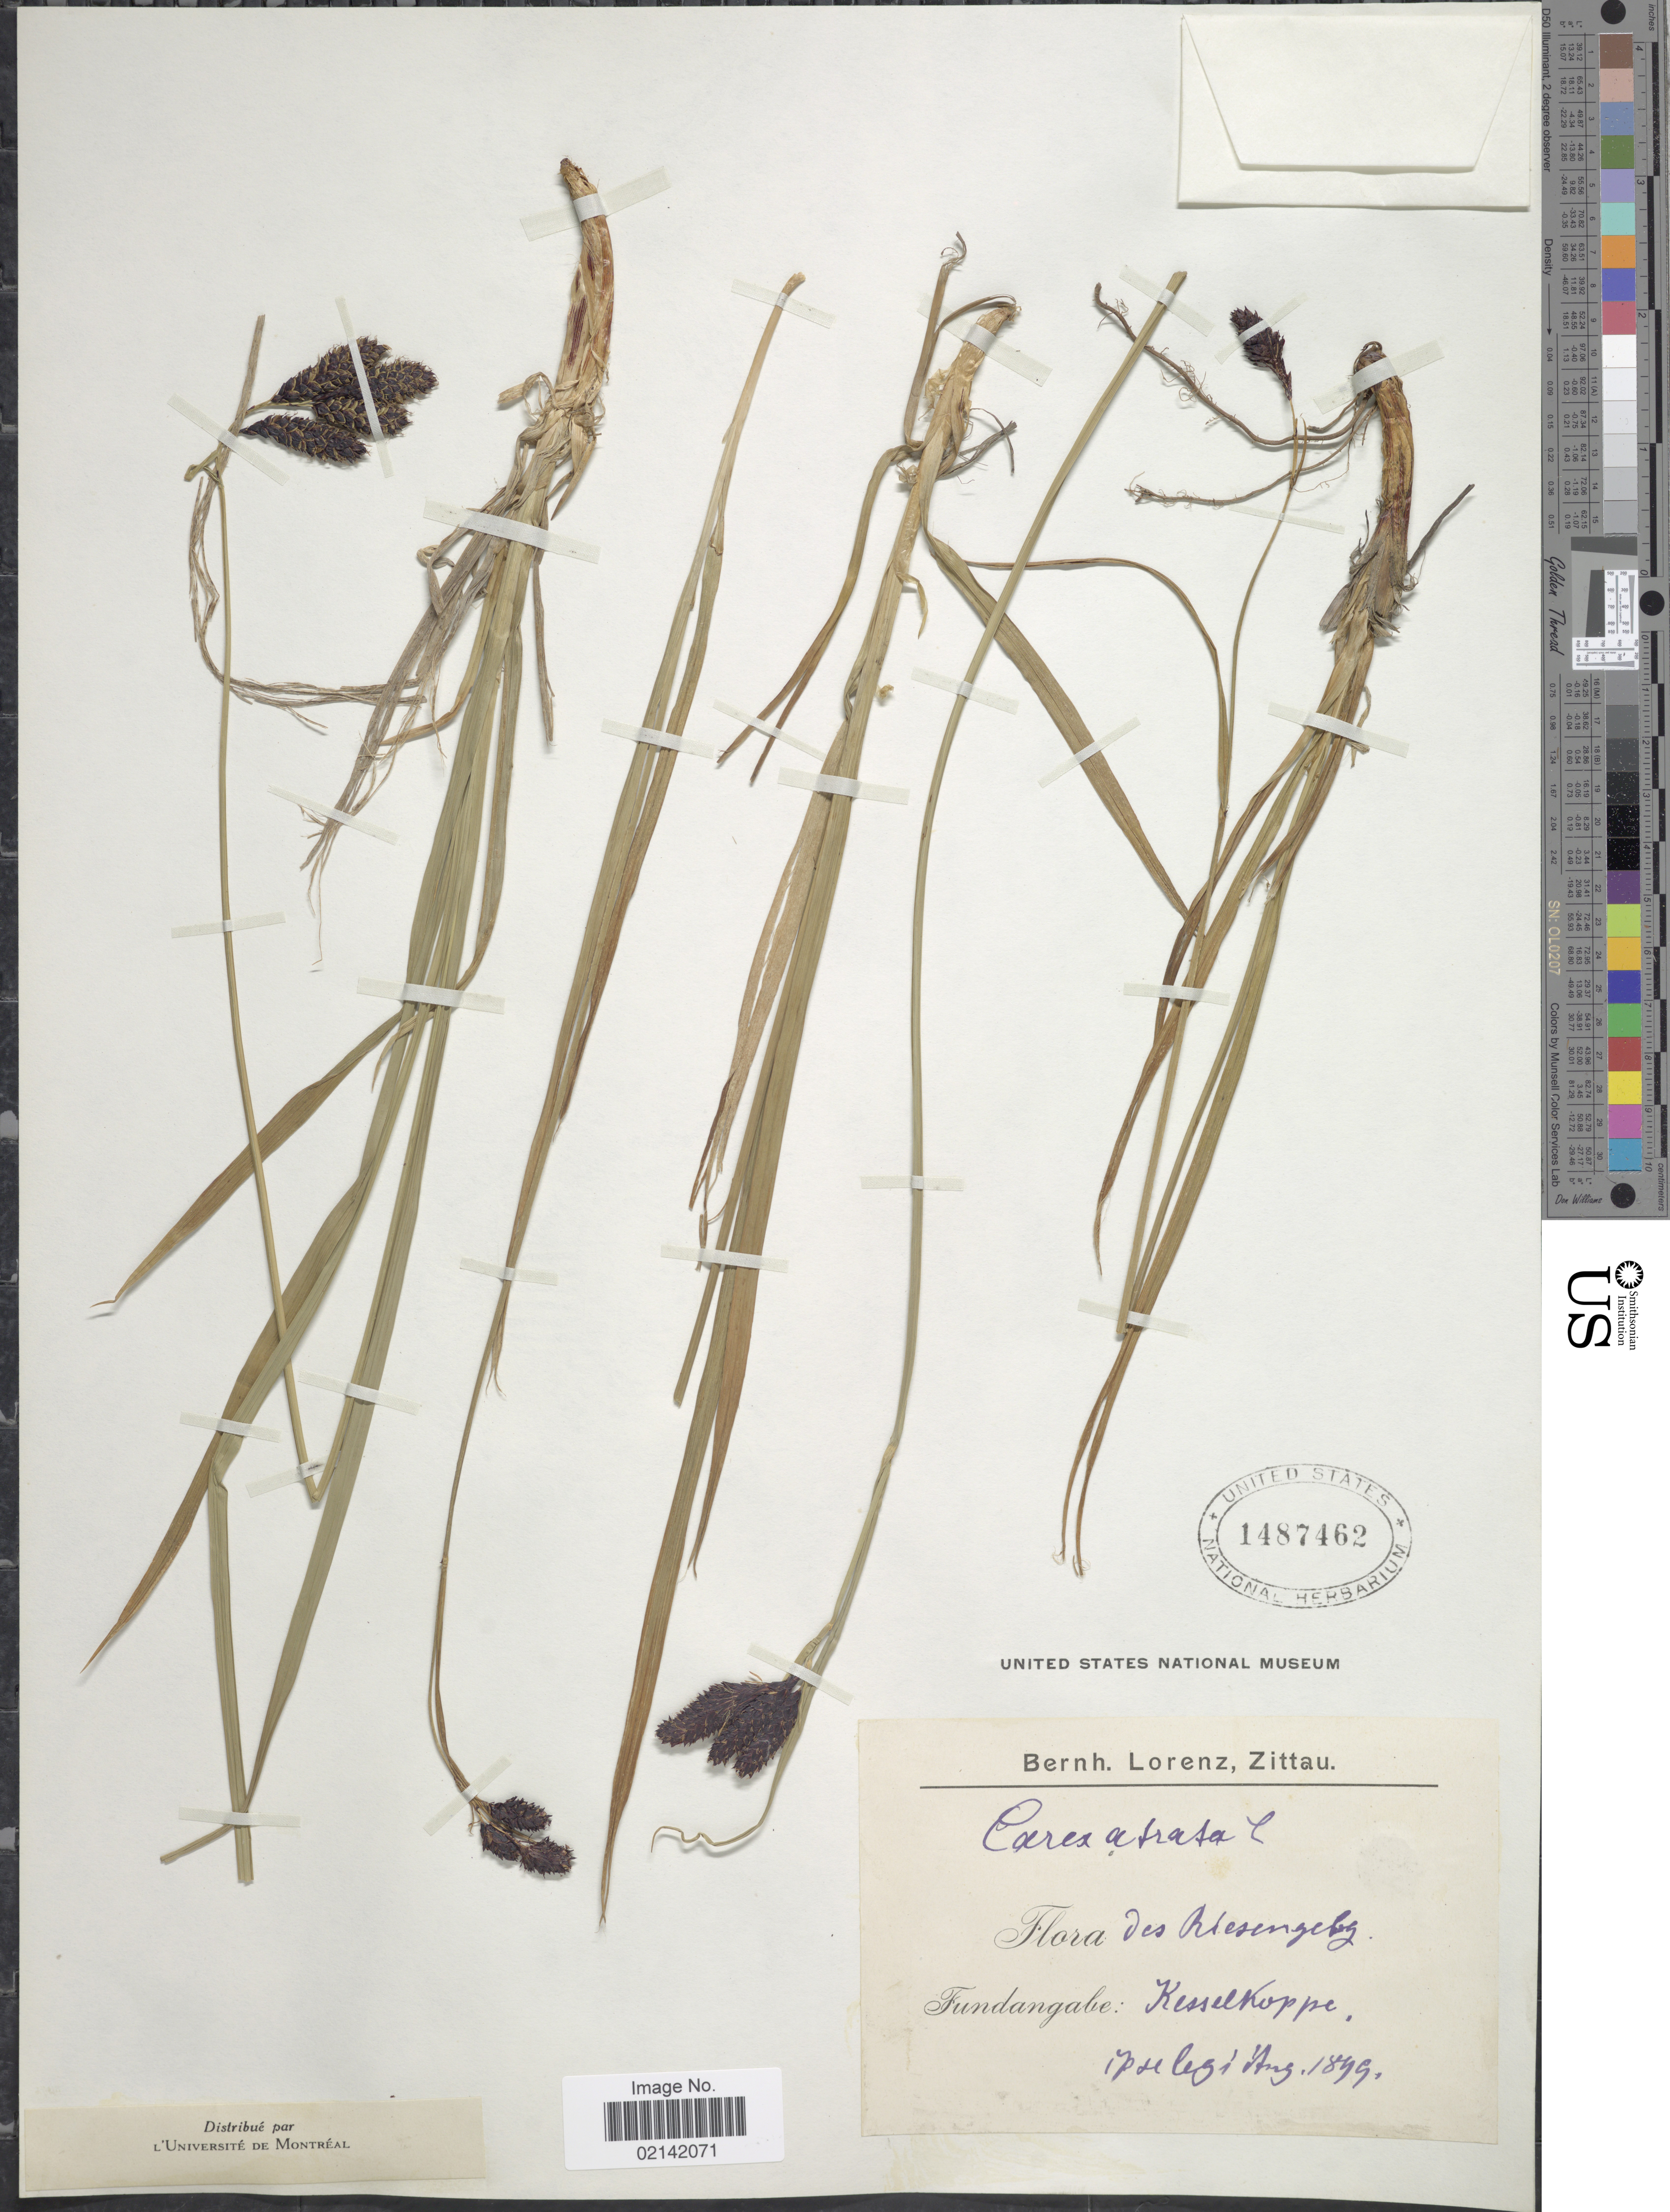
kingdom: Plantae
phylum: Tracheophyta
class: Liliopsida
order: Poales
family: Cyperaceae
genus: Carex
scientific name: Carex atrata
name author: L.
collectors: B. Lorenz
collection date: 1899-08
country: Czechia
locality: Des Riesengebr., Kesselkoppe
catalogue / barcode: US 1487462